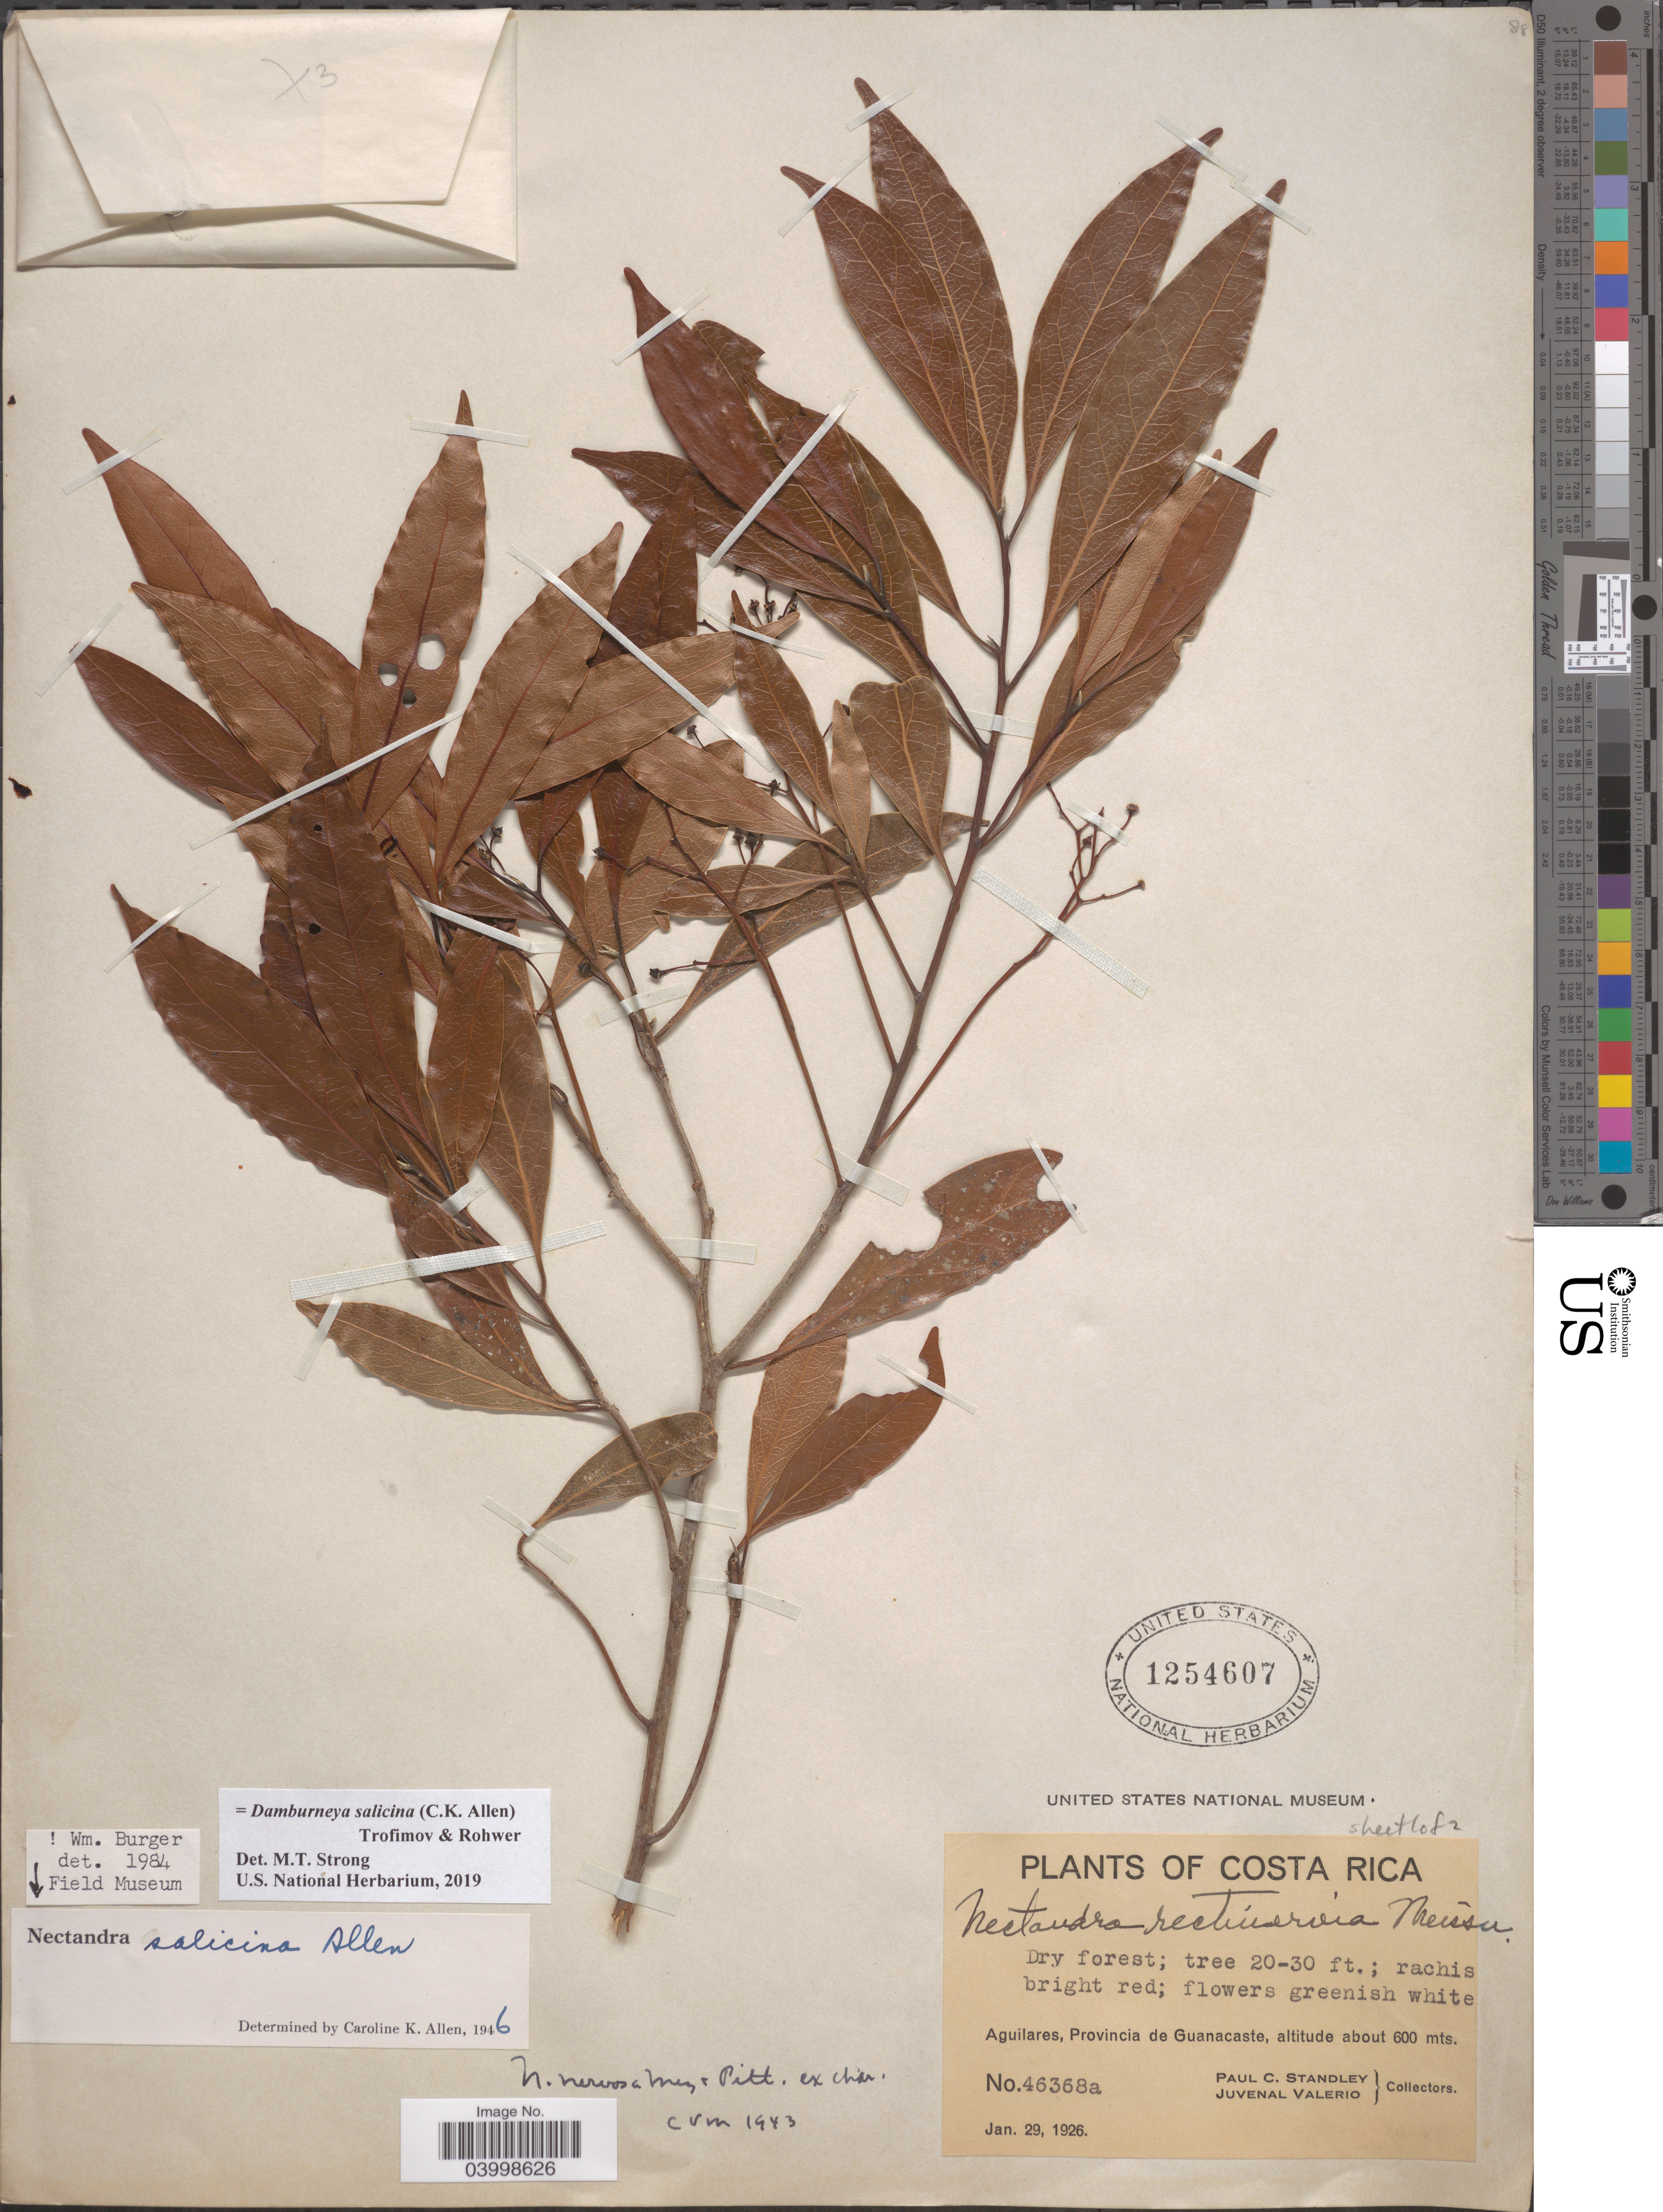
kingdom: Plantae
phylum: Tracheophyta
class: Magnoliopsida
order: Laurales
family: Lauraceae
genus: Damburneya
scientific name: Damburneya salicina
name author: (C.K. Allen) Trofimov & Rohwer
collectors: P. C. Standley & J. Valerio R.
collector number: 46368a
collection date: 1926-01-29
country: Costa Rica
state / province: Guanacaste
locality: Aguilares, Provincia de Guanacaste.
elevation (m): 600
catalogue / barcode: US 1254607